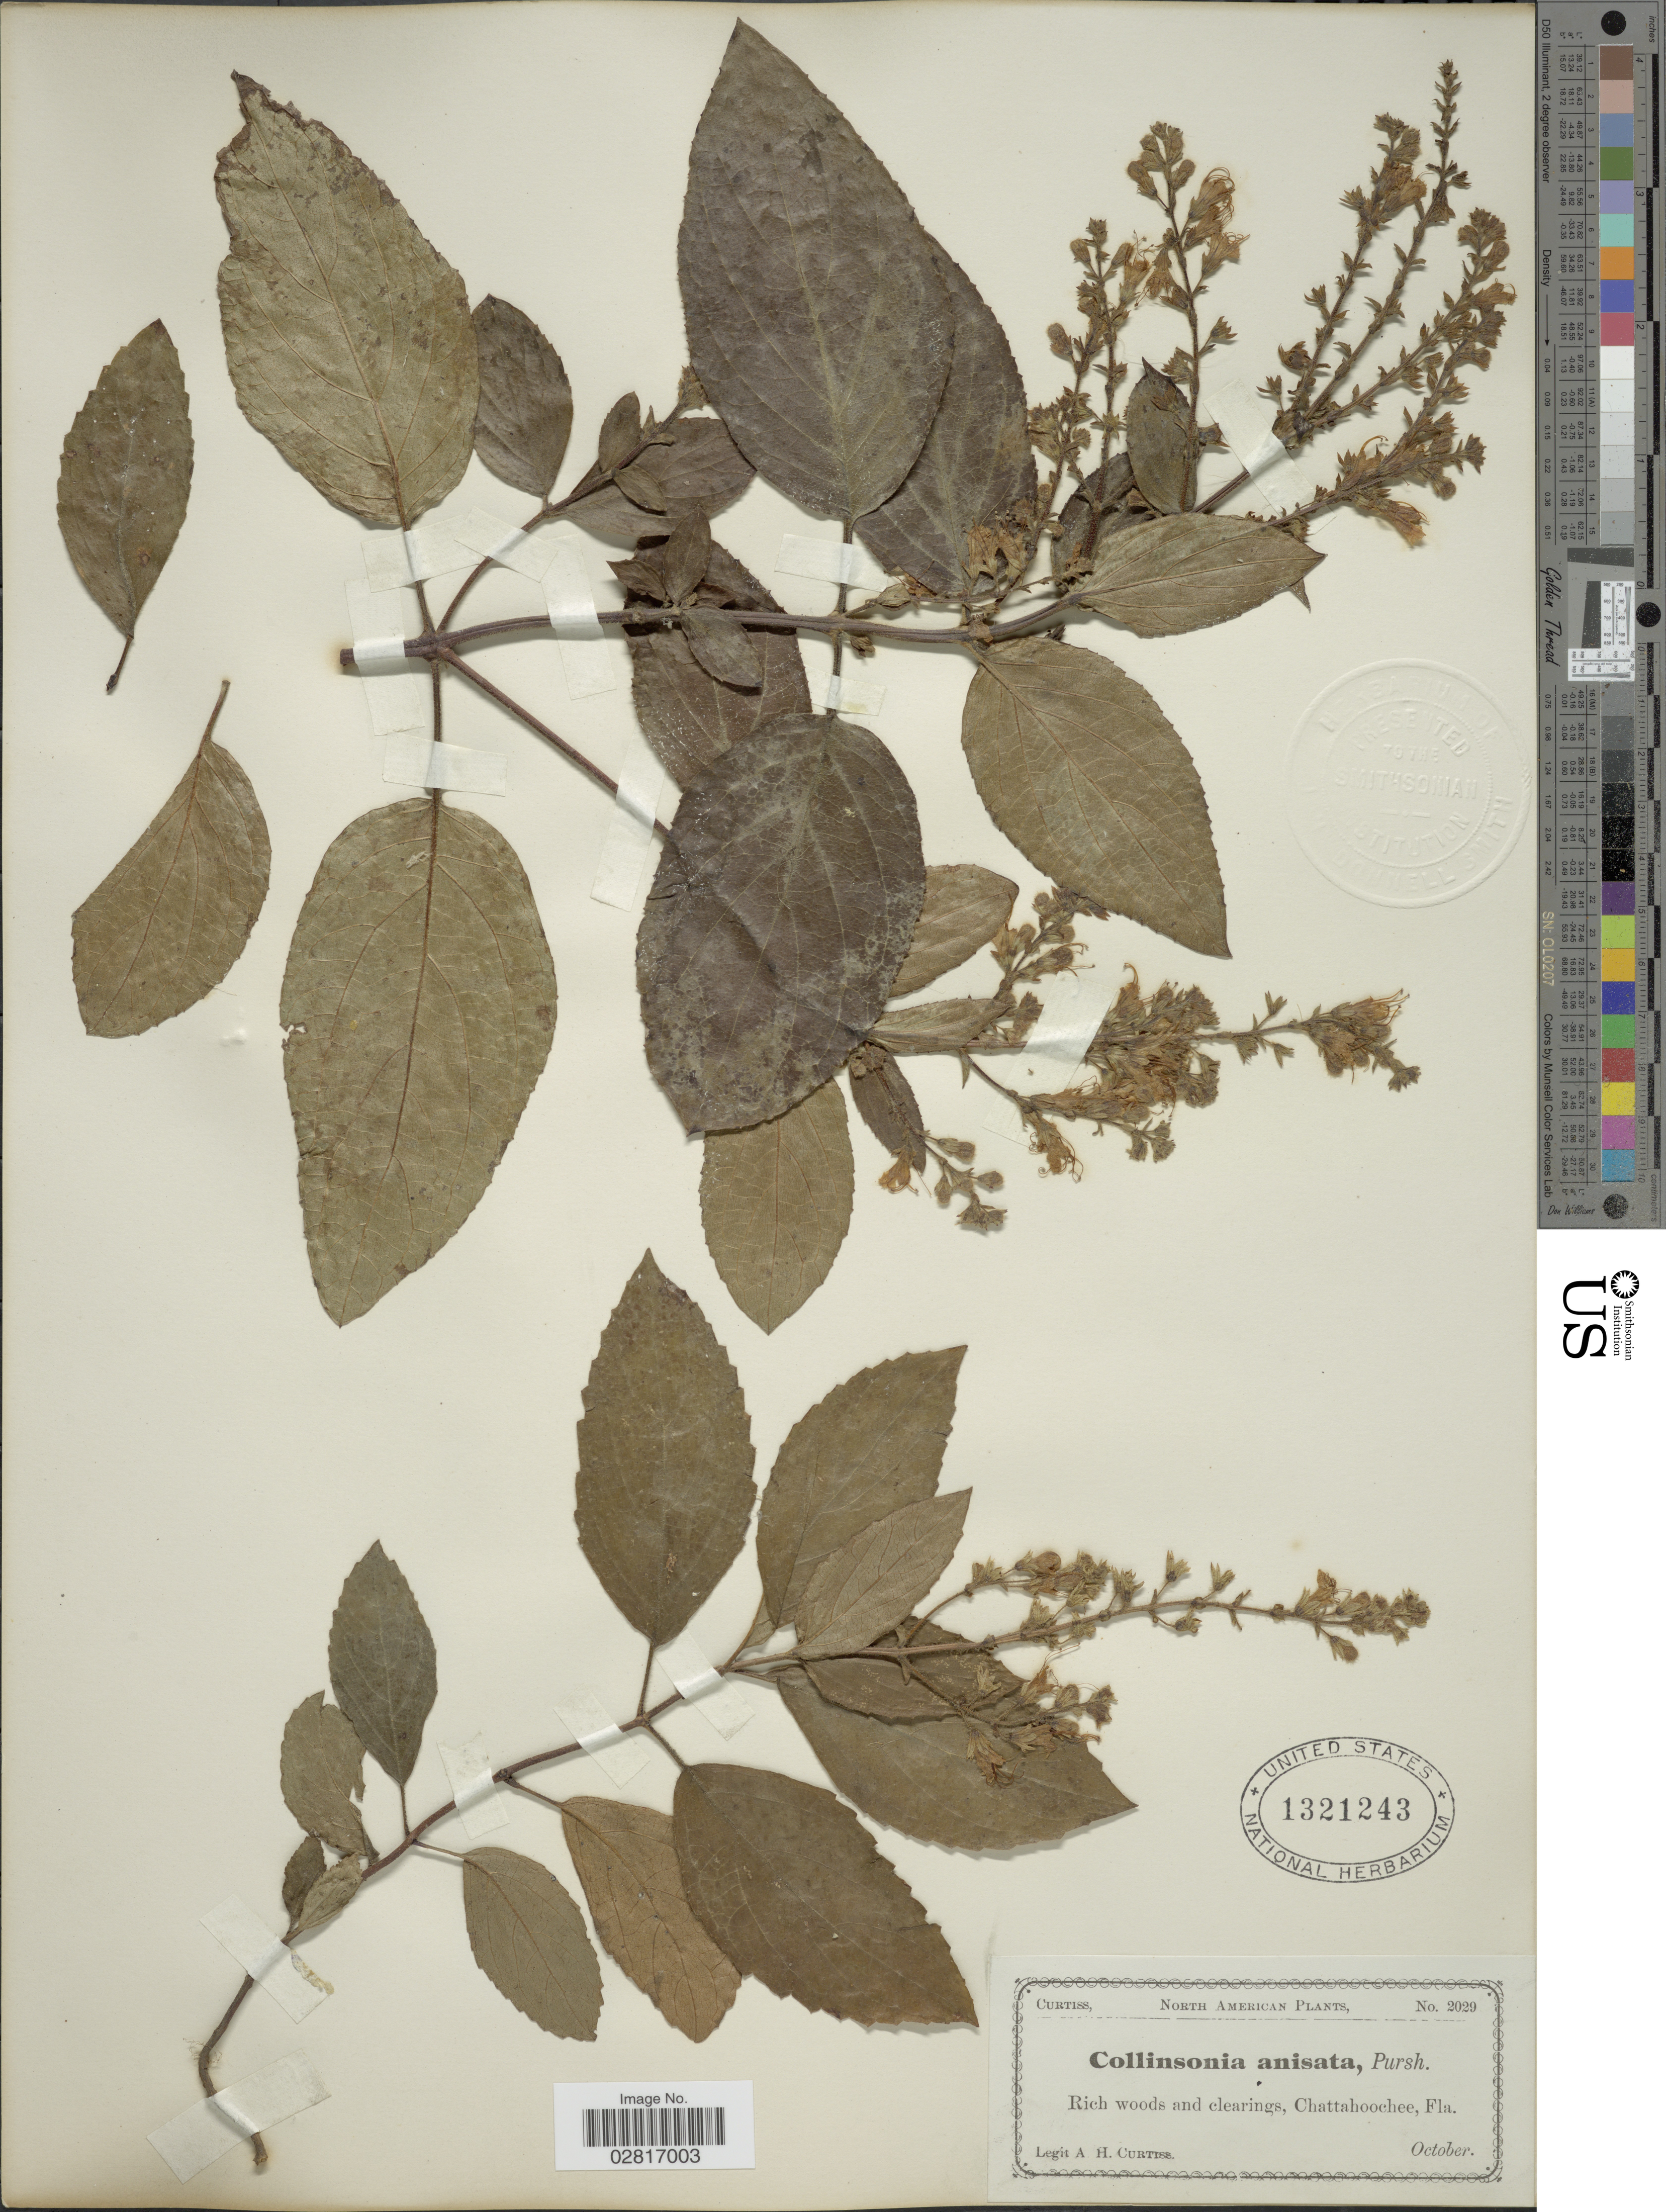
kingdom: Plantae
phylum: Tracheophyta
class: Magnoliopsida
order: Lamiales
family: Lamiaceae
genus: Collinsonia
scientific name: Collinsonia anisata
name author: Sims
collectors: A. H. Curtiss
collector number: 2029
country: United States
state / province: Florida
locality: Chattahoochee, Fla.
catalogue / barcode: US 1321243